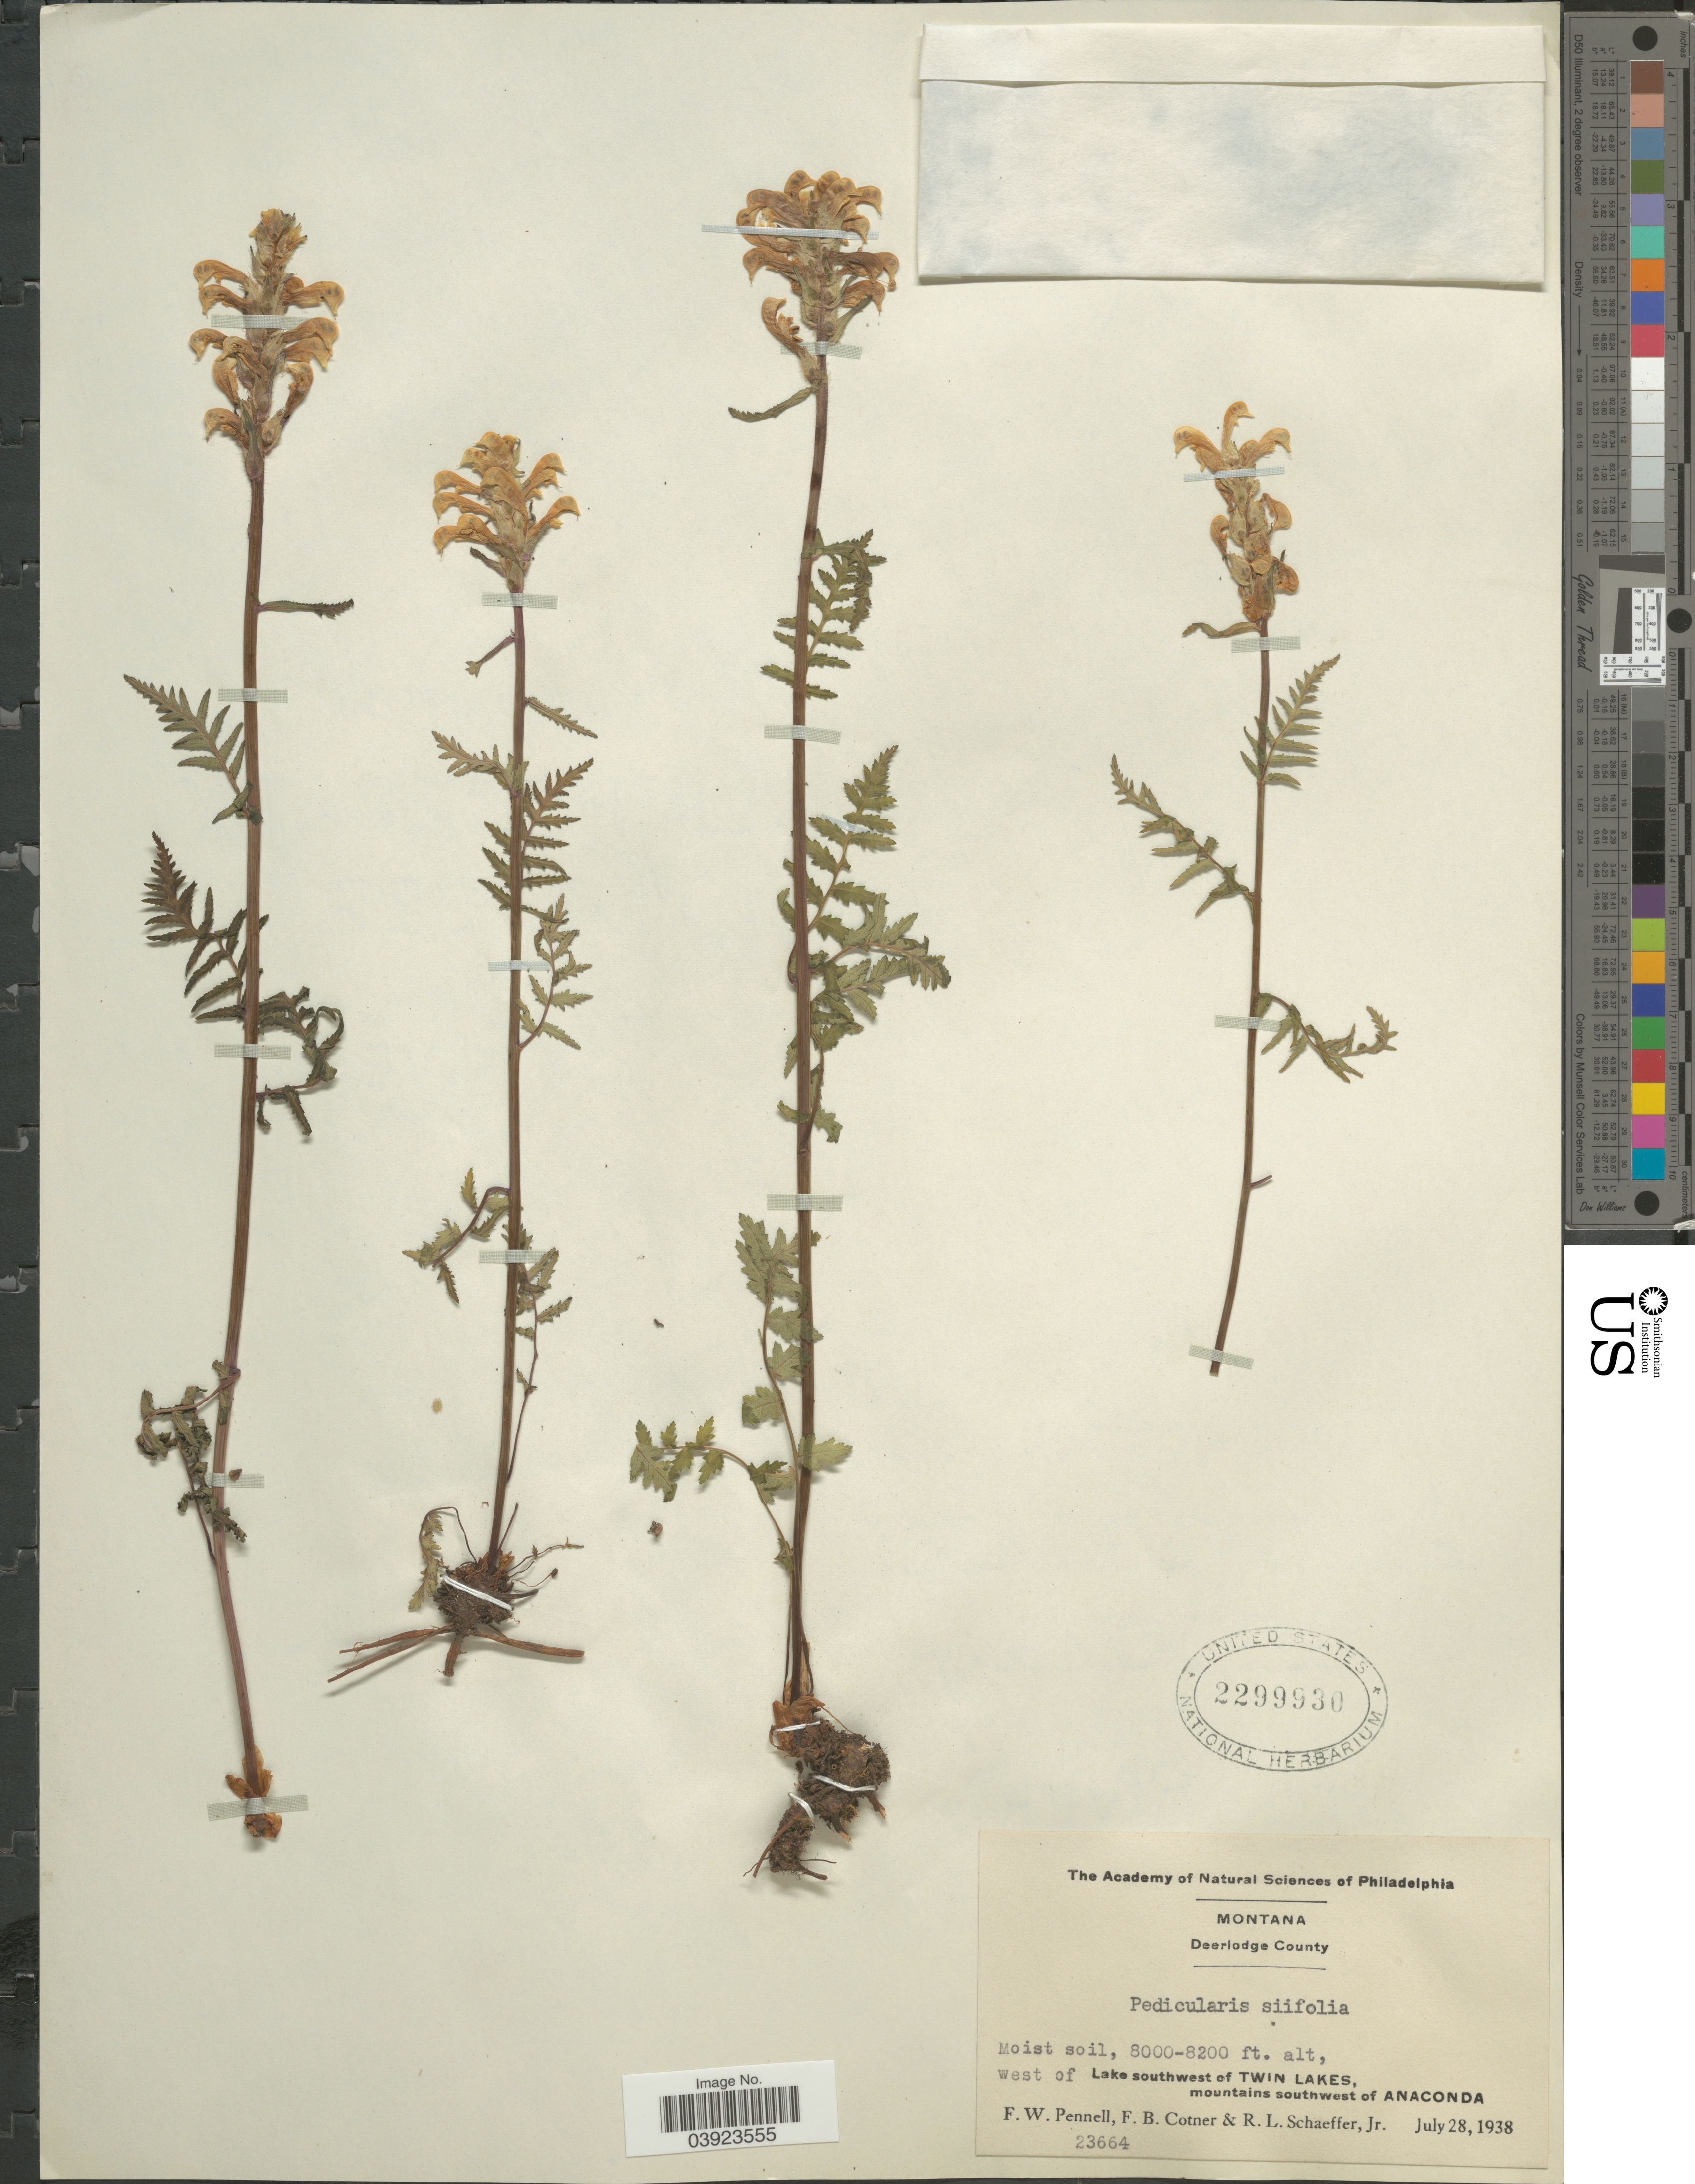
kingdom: Plantae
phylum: Tracheophyta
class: Magnoliopsida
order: Lamiales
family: Orobanchaceae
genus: Pedicularis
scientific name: Pedicularis siifolia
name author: Rydb.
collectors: F. W. Pennell, F. Cotner & R. L. Schaeffer Jr.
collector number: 23664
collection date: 1938-07-28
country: United States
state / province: Montana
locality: Deerlodge County. Moist soil, west of Lake southwest of Twin Lakes, mountains southwest of Anaconda.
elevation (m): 2438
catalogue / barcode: US 2299930